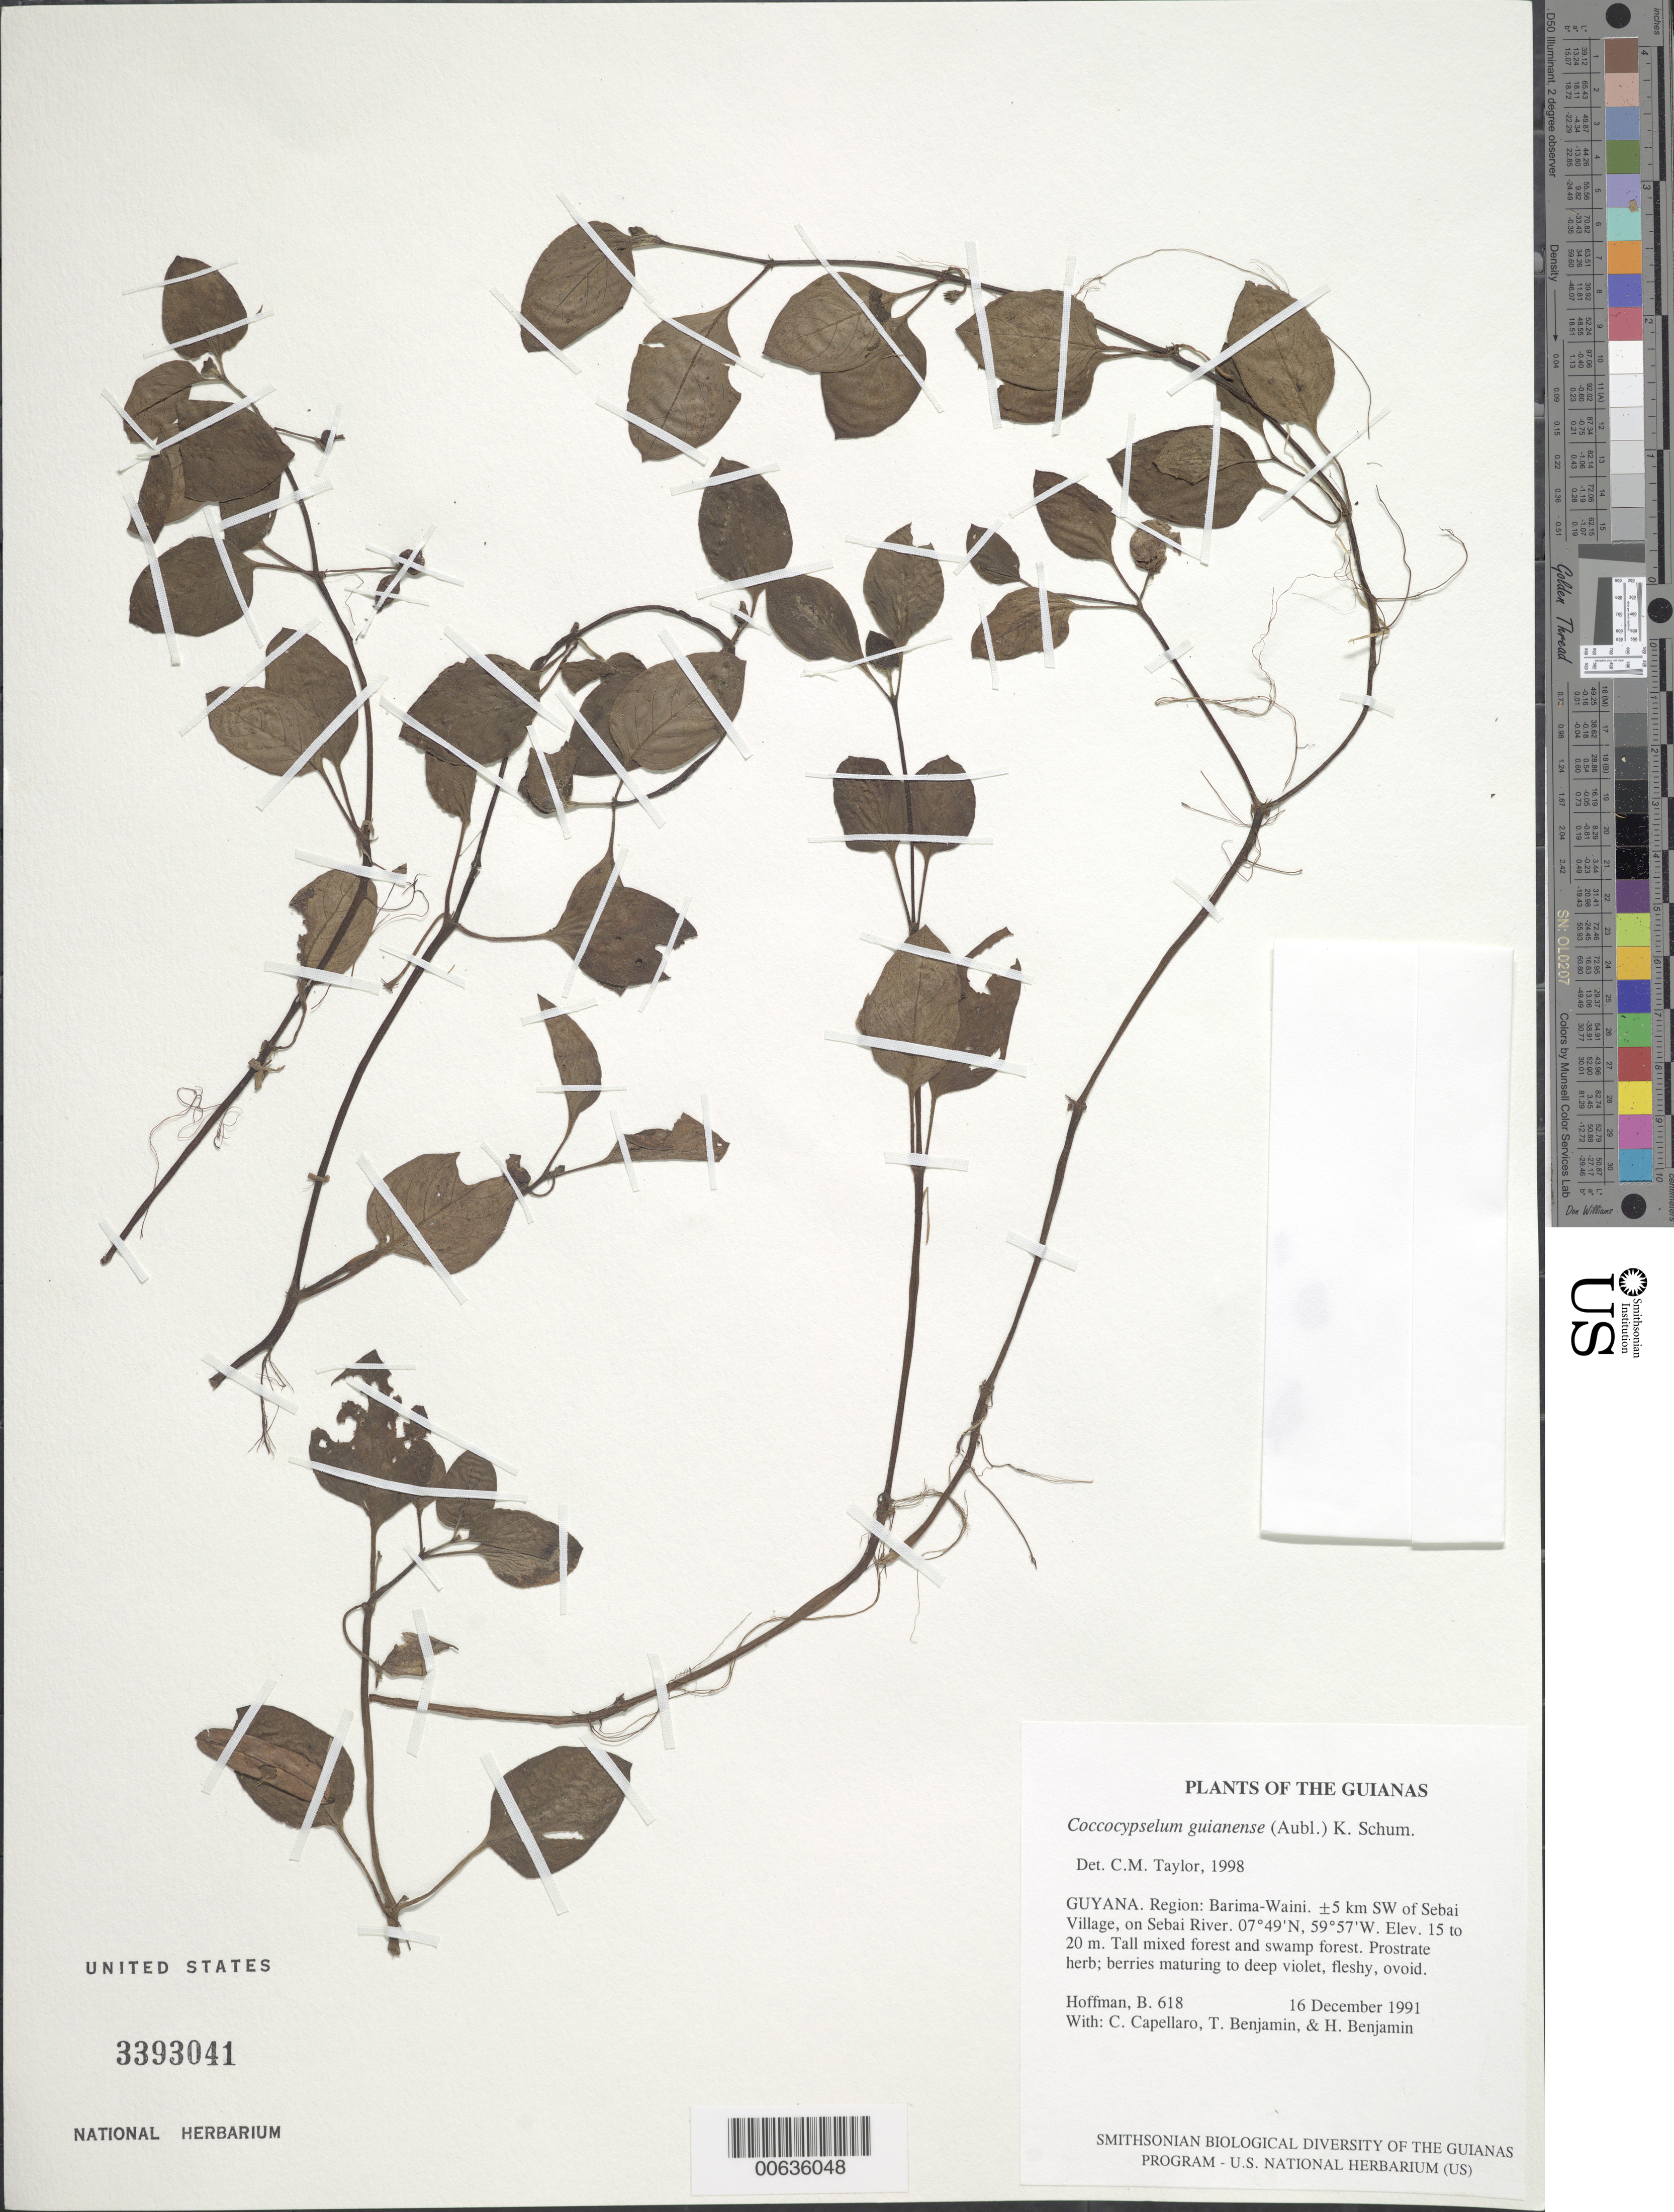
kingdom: Plantae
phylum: Tracheophyta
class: Magnoliopsida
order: Gentianales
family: Rubiaceae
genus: Coccocypselum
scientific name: Coccocypselum guianense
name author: (Aubl.) K. Schum.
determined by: Taylor, Charlotte M.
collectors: B. Hoffman, C. Capellaro, T. Benjamin & H. Benjamin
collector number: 618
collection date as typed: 16 December 1991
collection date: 1991-12-16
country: Guyana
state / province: Barima-Waini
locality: ±5 km SW of Sebai Village, on Sebai River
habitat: Tall mixed forest and swamp forest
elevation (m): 15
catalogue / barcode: US 3393041